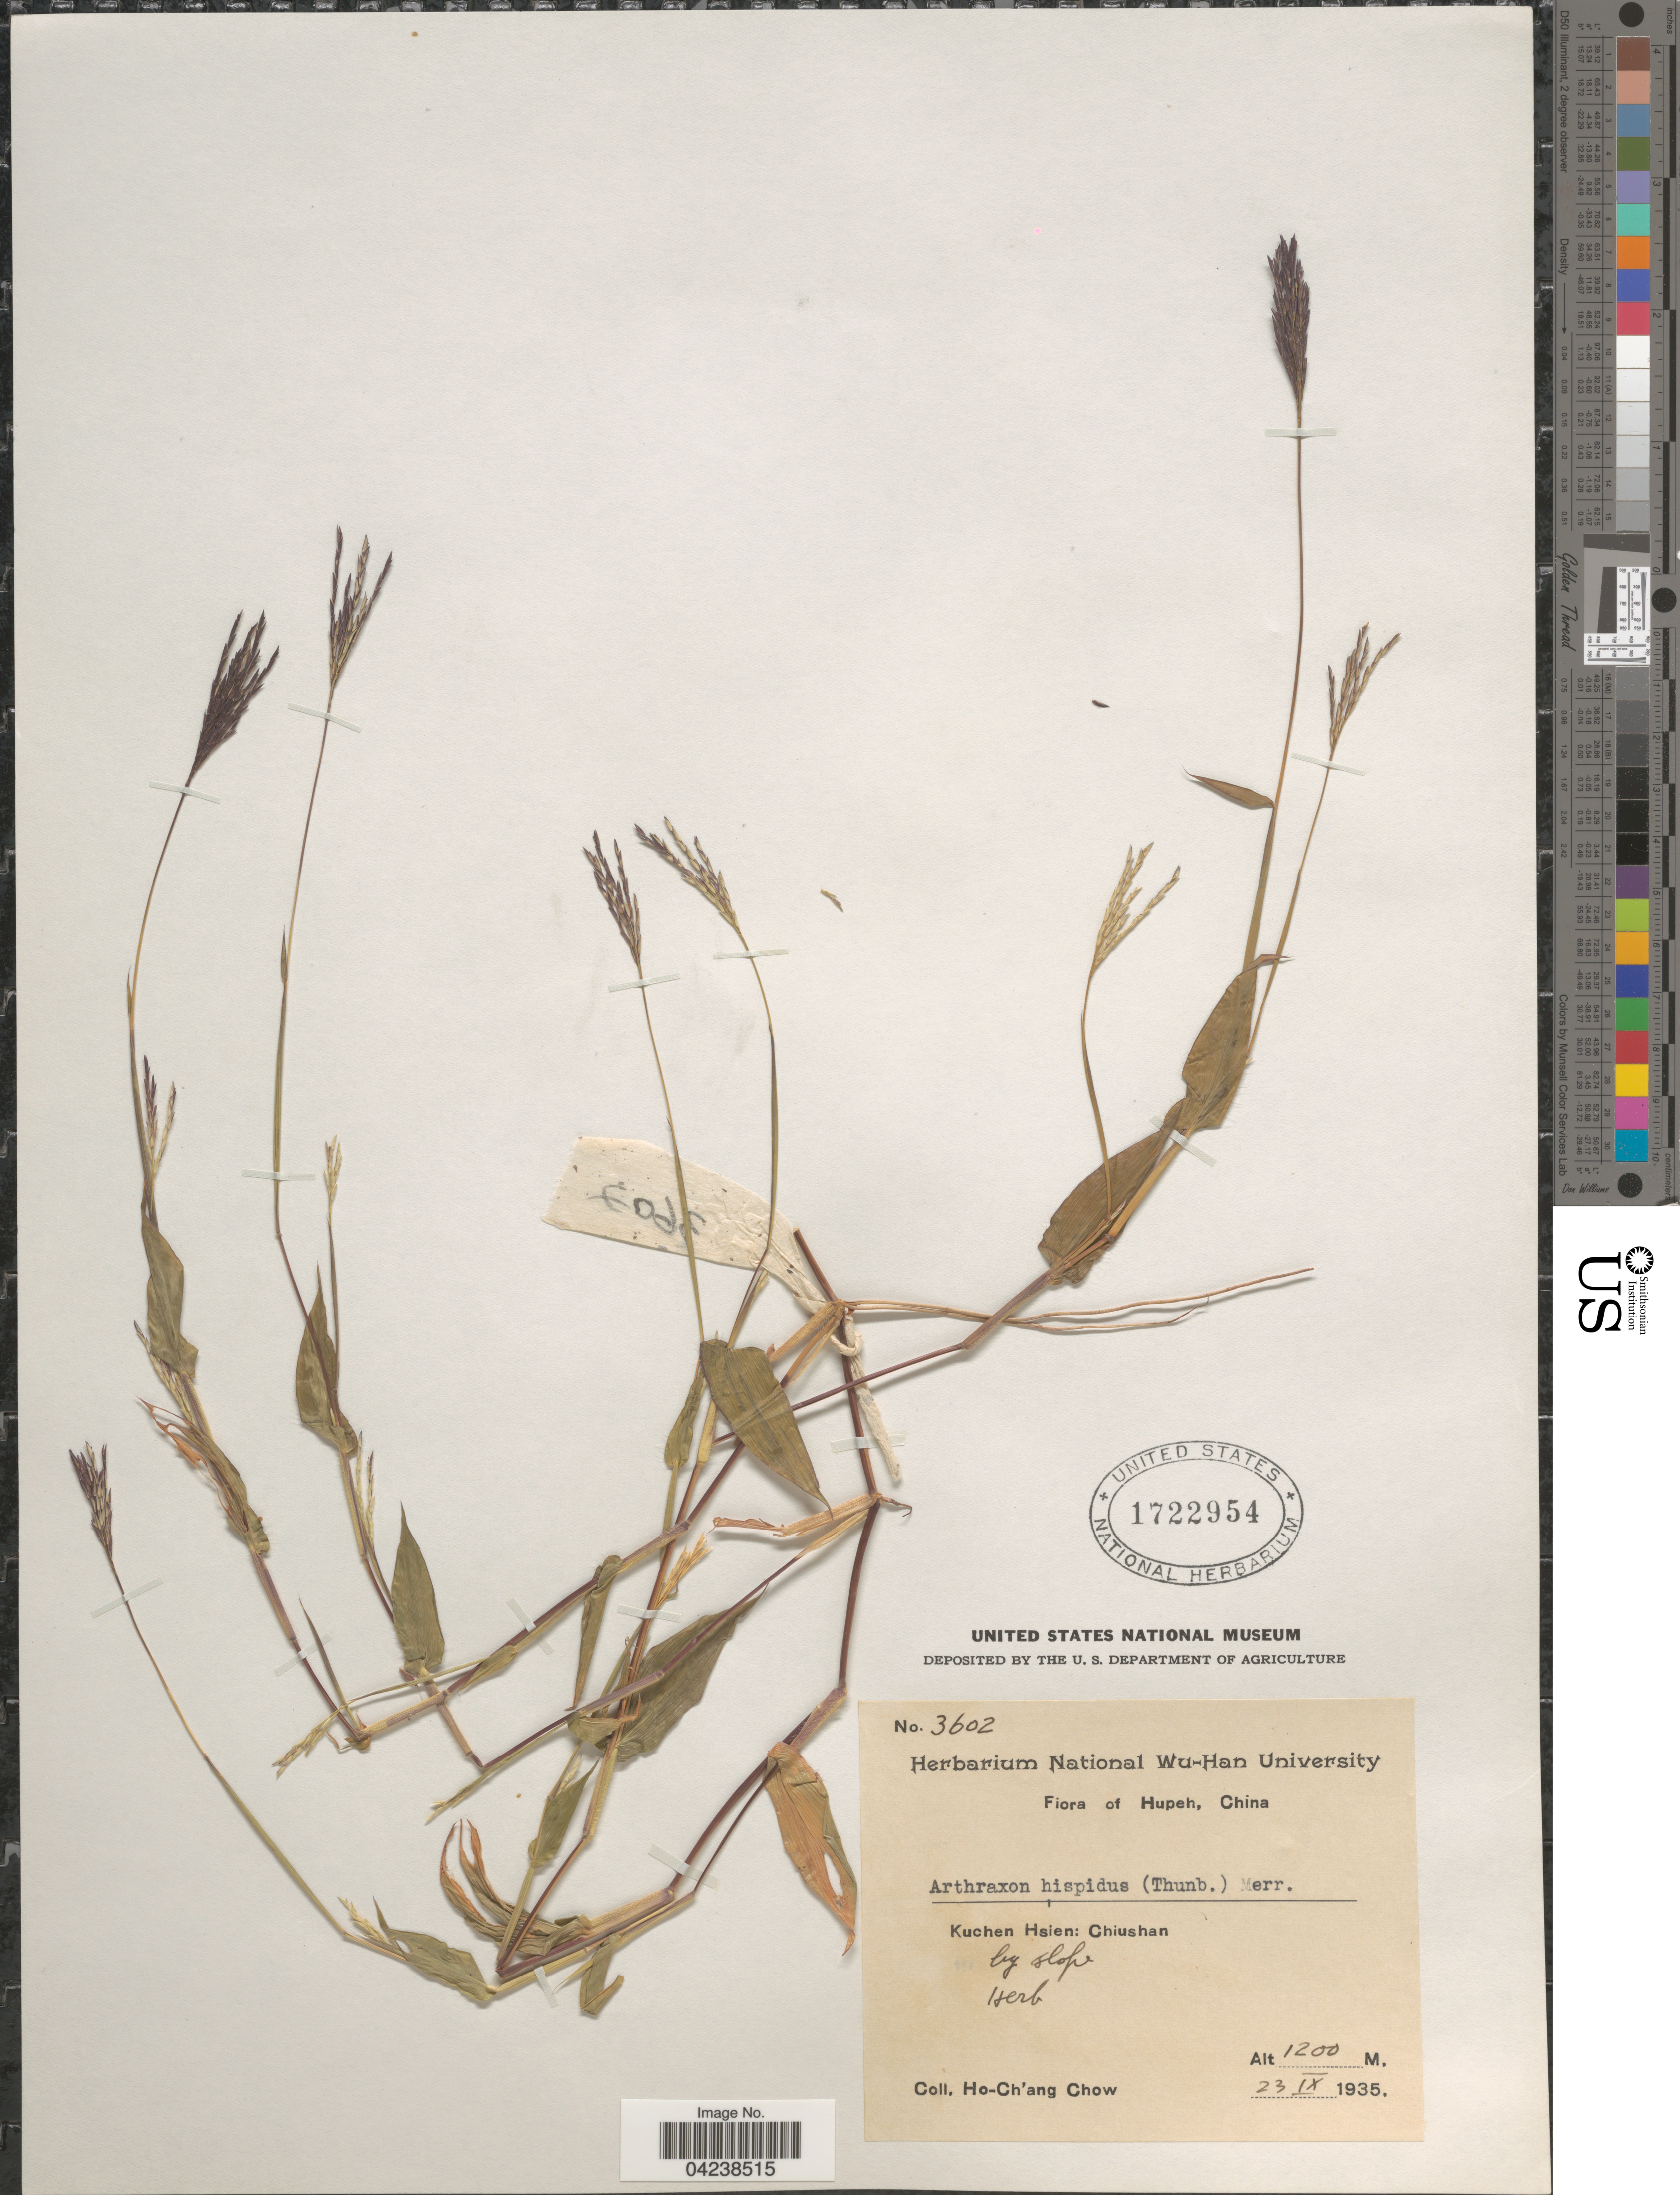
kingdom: Plantae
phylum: Tracheophyta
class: Liliopsida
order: Poales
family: Poaceae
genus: Arthraxon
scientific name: Arthraxon hispidus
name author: (Thunb.) Makino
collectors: H. Chow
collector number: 3602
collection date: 1935-09-23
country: China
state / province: Hubei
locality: Hupeh. Kuchen Hsien: Chiushan. By slope.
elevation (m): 1200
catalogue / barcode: US 1722954